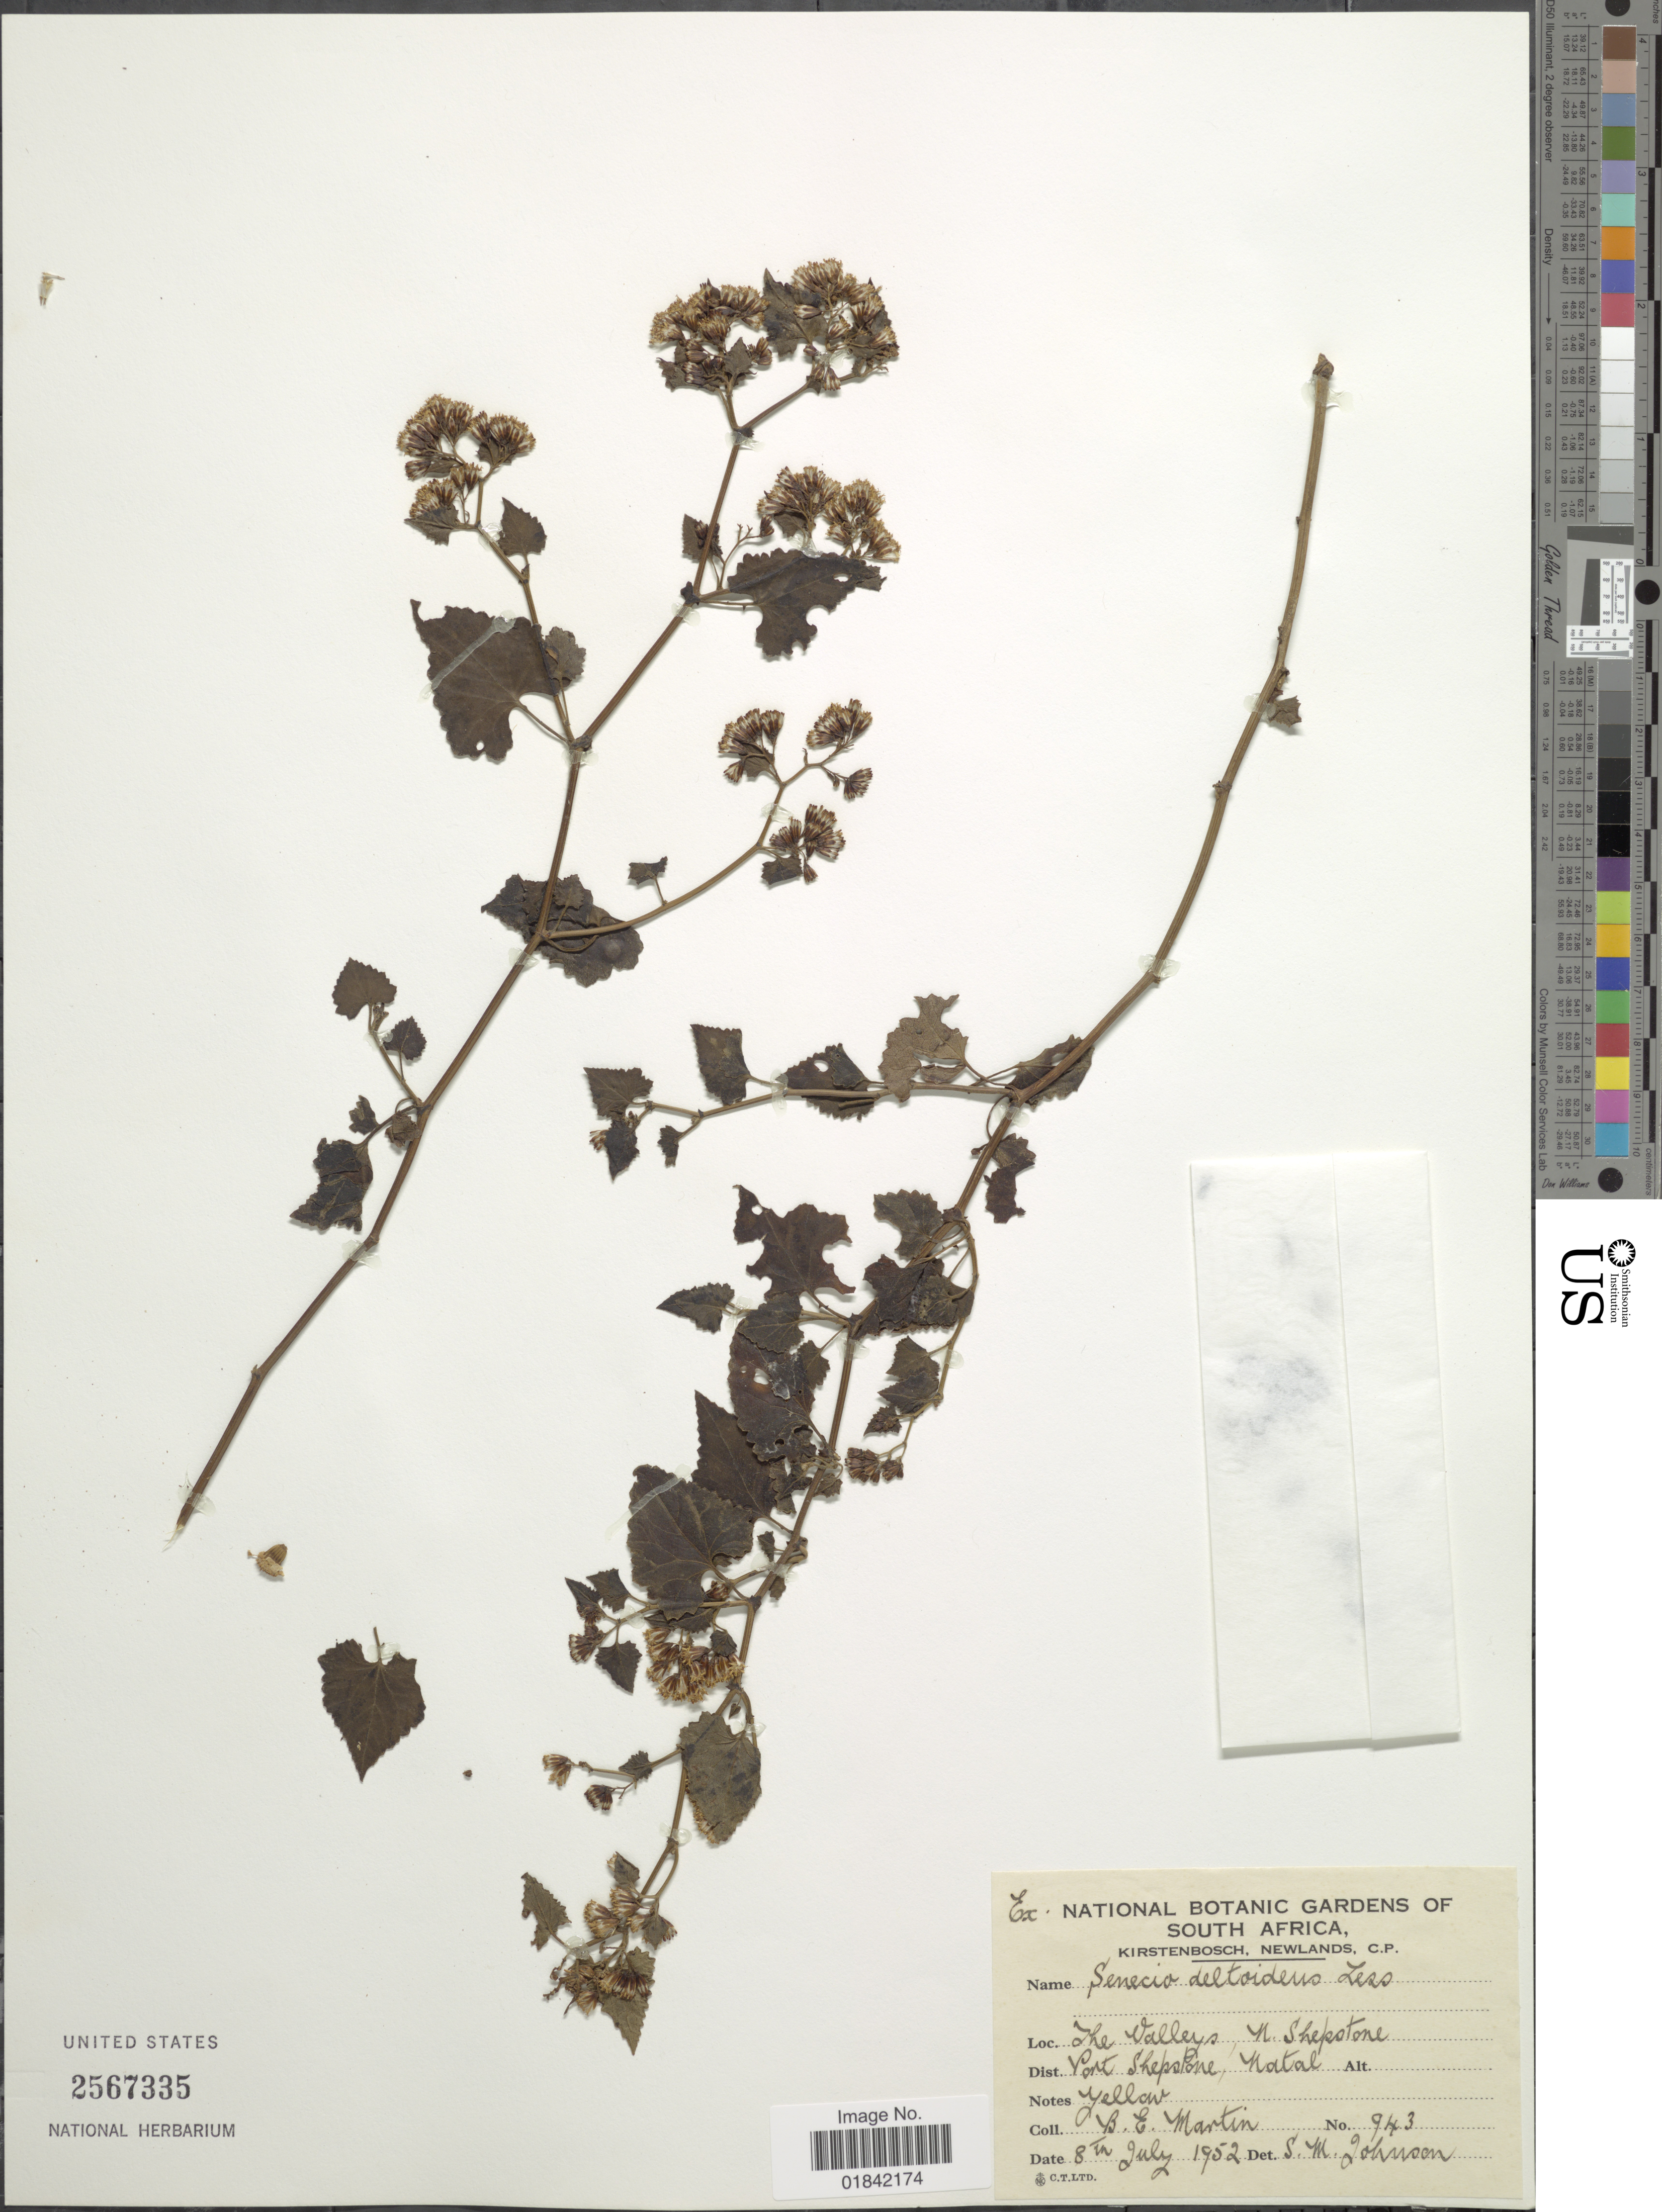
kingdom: Plantae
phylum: Tracheophyta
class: Magnoliopsida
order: Asterales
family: Asteraceae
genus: Senecio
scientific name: Senecio deltoideus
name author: Less.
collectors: B. Martin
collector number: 943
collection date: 1952-07-08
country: South Africa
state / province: KwaZulu-Natal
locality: The Valleys, N. Shepstone, Port Shepshone, Natal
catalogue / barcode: US 2567335